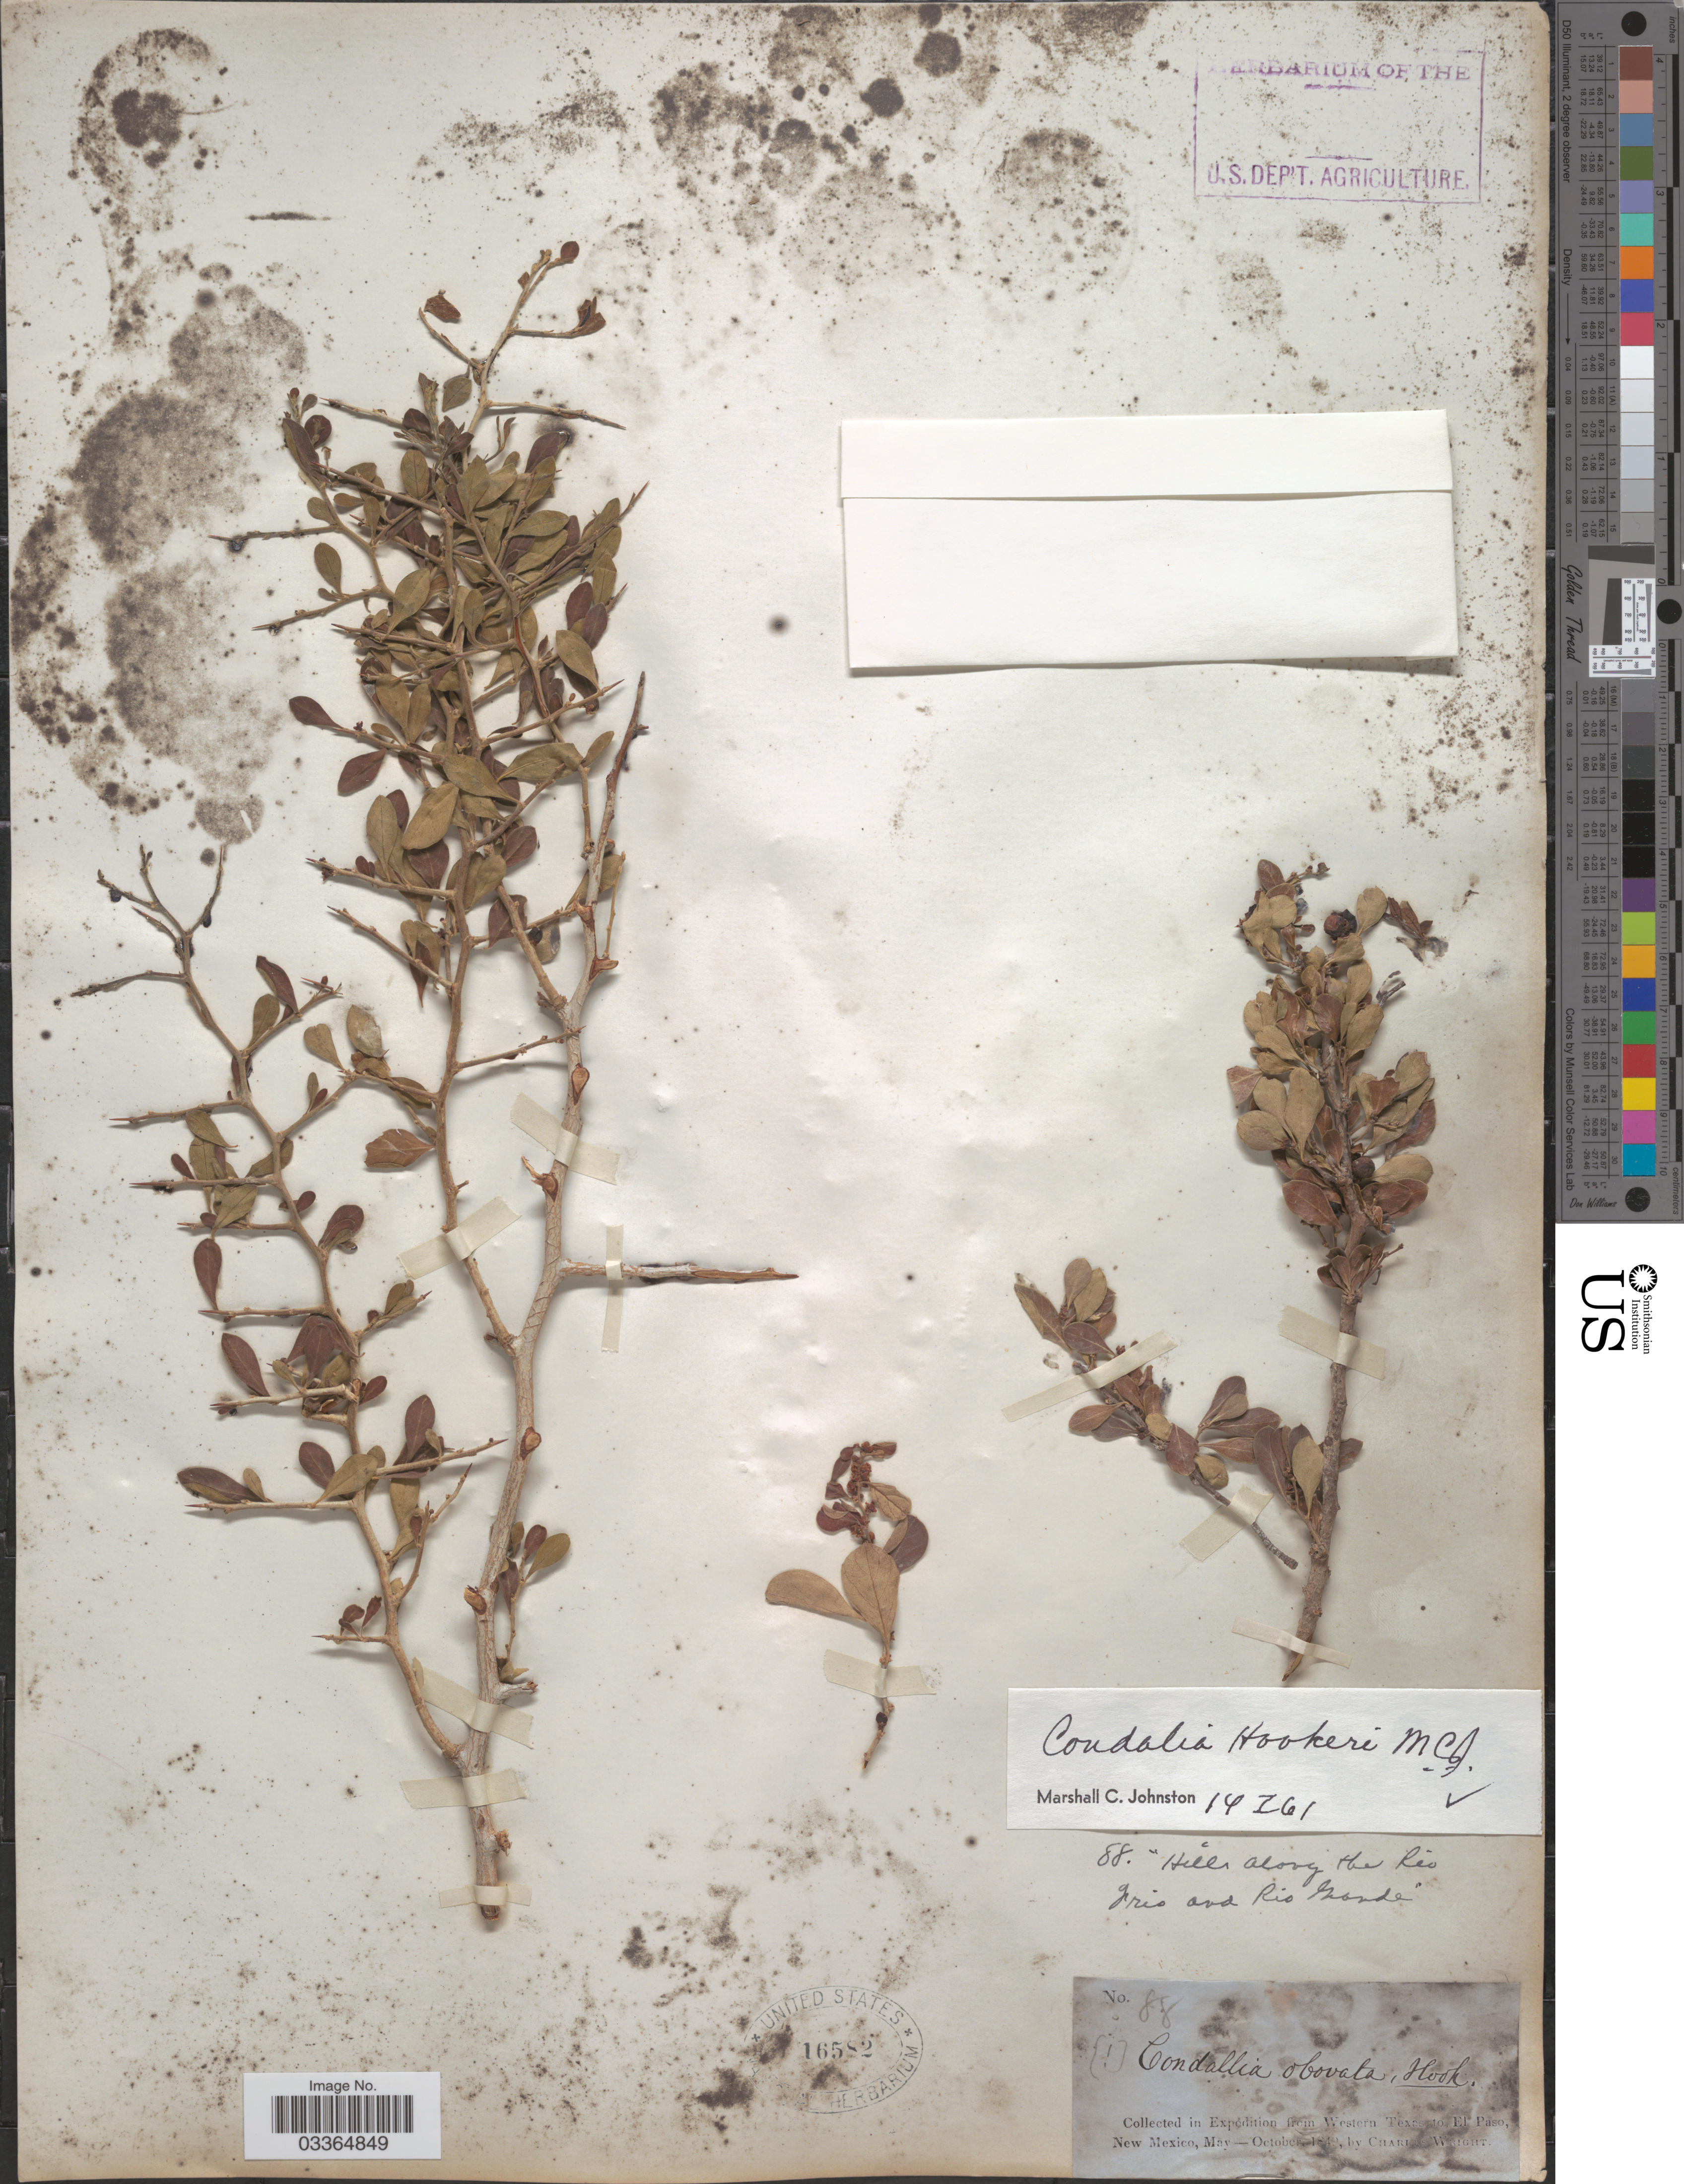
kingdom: Plantae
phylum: Tracheophyta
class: Magnoliopsida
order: Rosales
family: Rhamnaceae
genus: Condalia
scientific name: Condalia hookeri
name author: M.C. Johnst.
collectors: C. Wright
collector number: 88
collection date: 1849-05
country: United States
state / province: New Mexico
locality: Western Texas to El Paso.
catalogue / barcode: US 16582